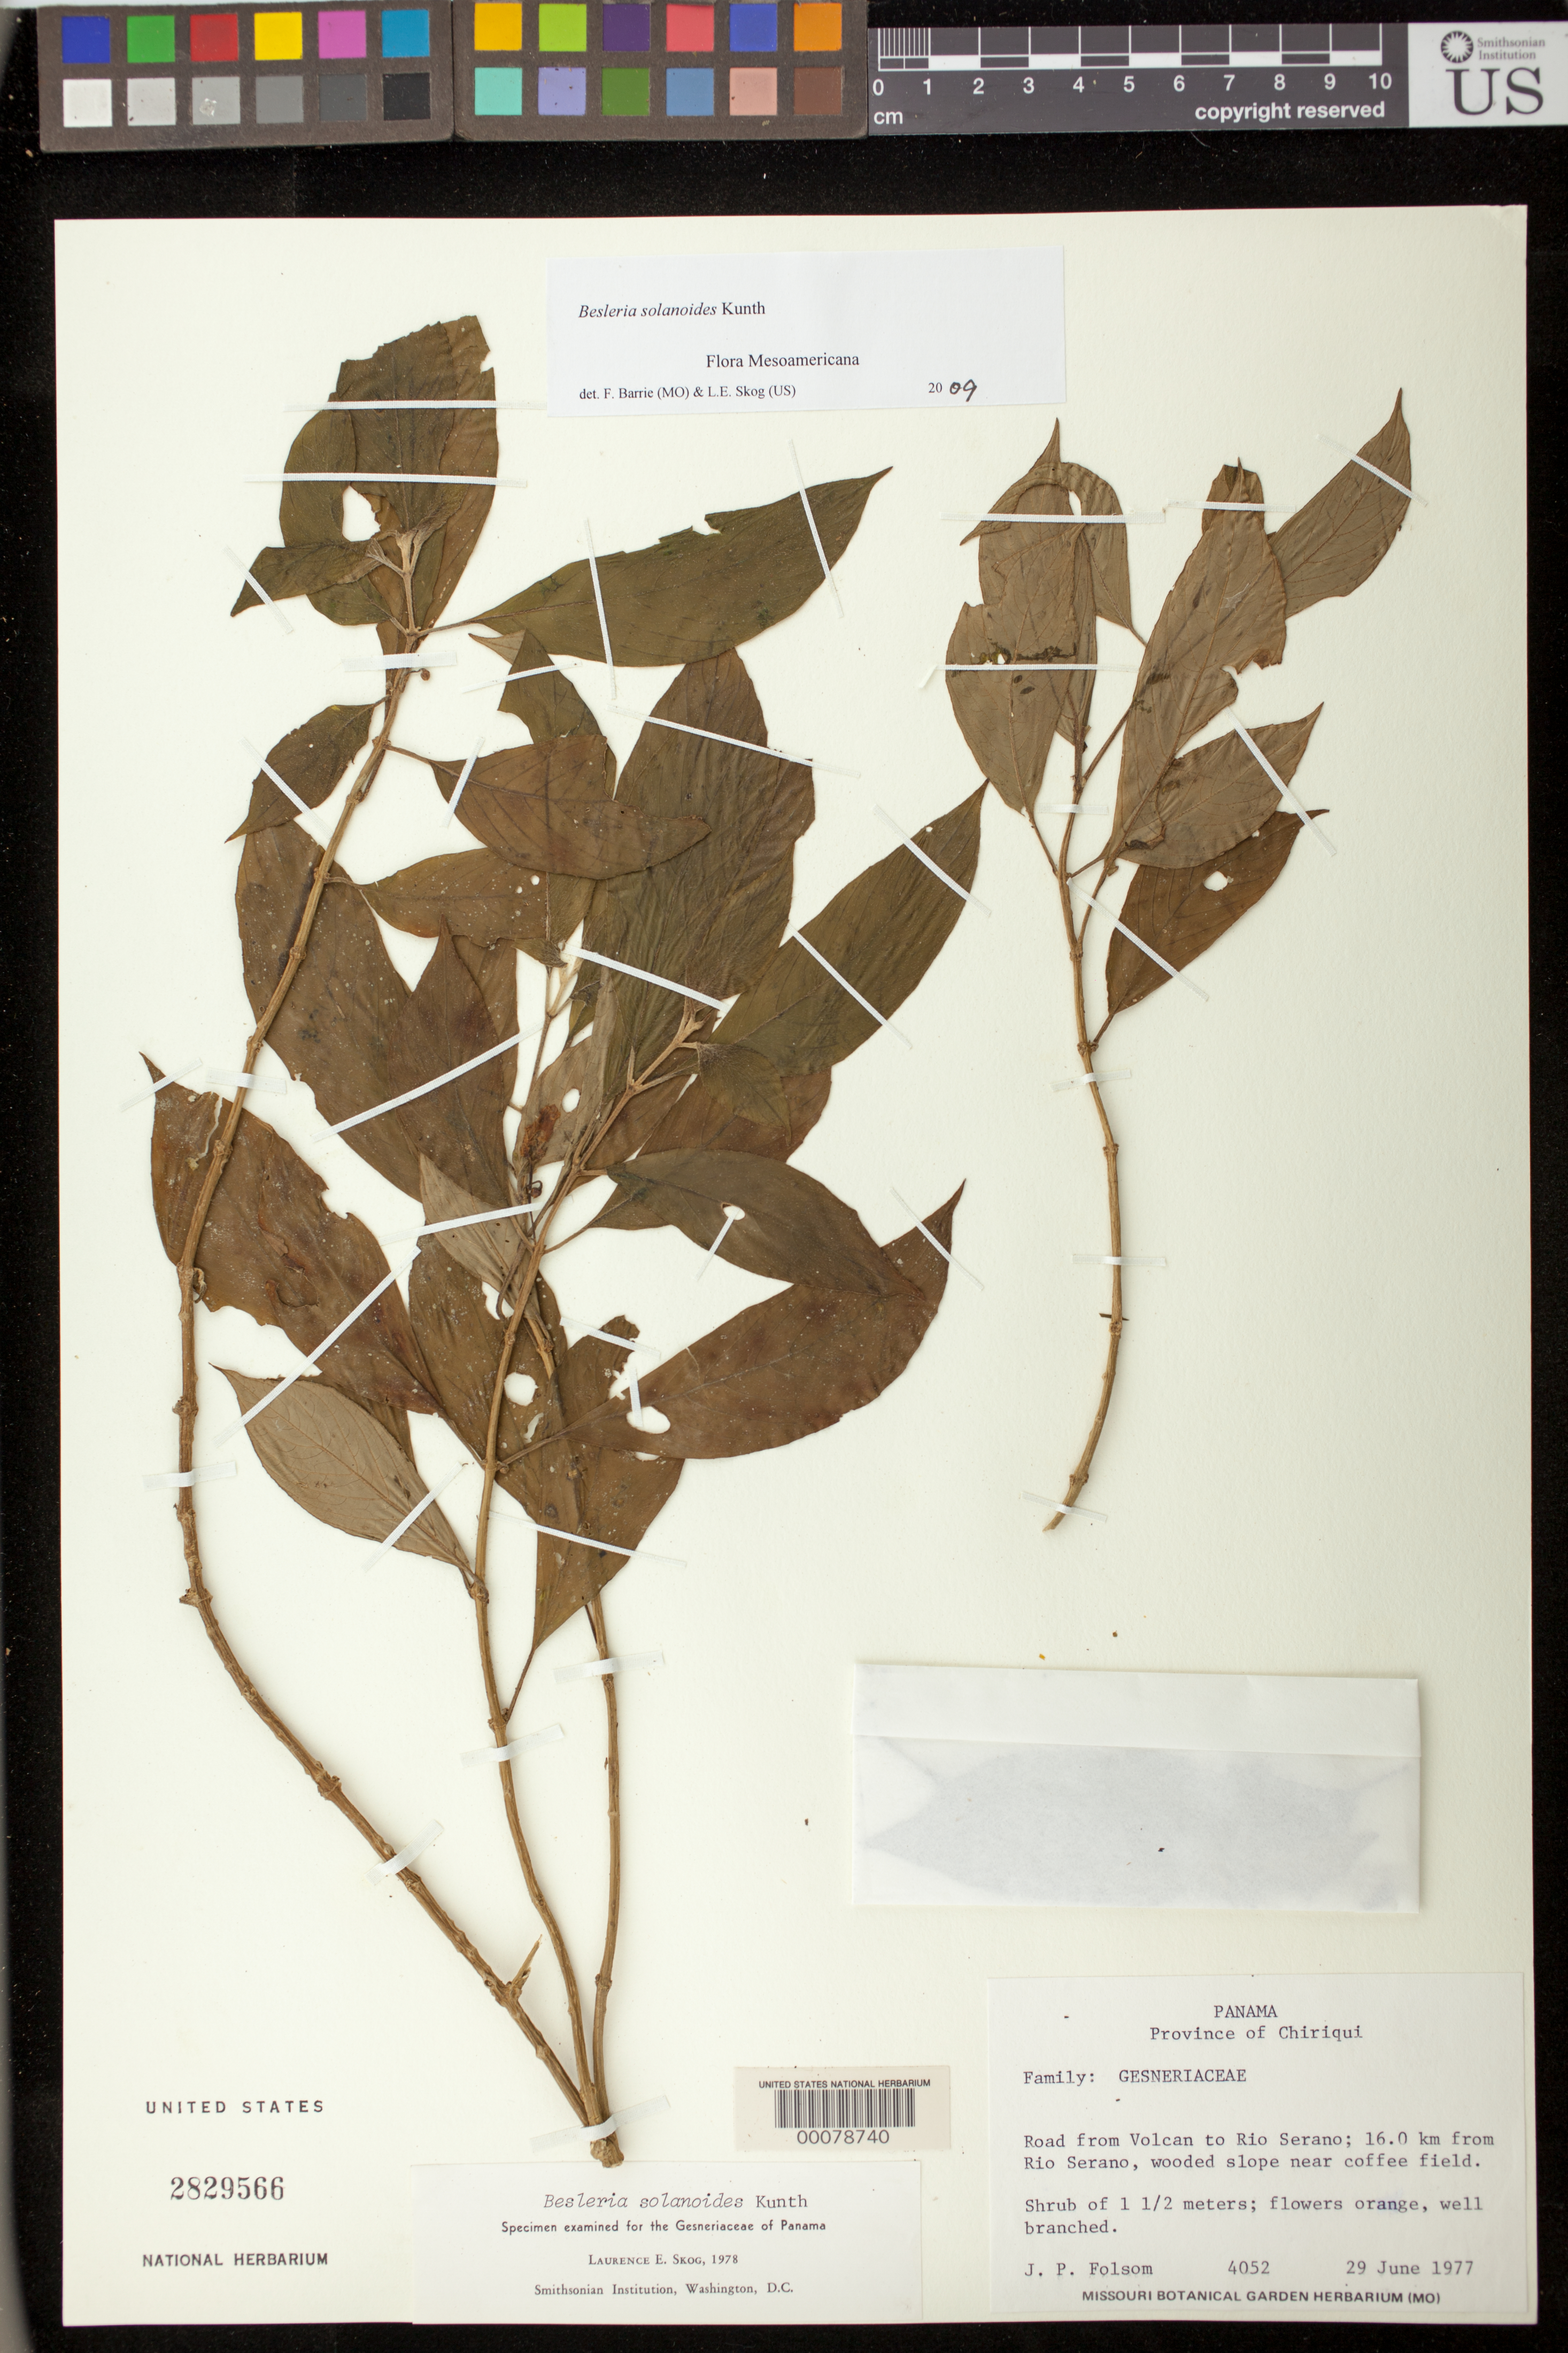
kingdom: Plantae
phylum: Tracheophyta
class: Magnoliopsida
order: Lamiales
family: Gesneriaceae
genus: Besleria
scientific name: Besleria solanoides var. solanoides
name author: Kunth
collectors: J. P. Folsom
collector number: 4052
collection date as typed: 29 Jun 1977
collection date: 1977-06-29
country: Panama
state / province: Chiriquí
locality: Road from Volcan to Rio Serano, 16.0 km from Rio Serano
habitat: Wooded slope near coffee field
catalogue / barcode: US 2829566